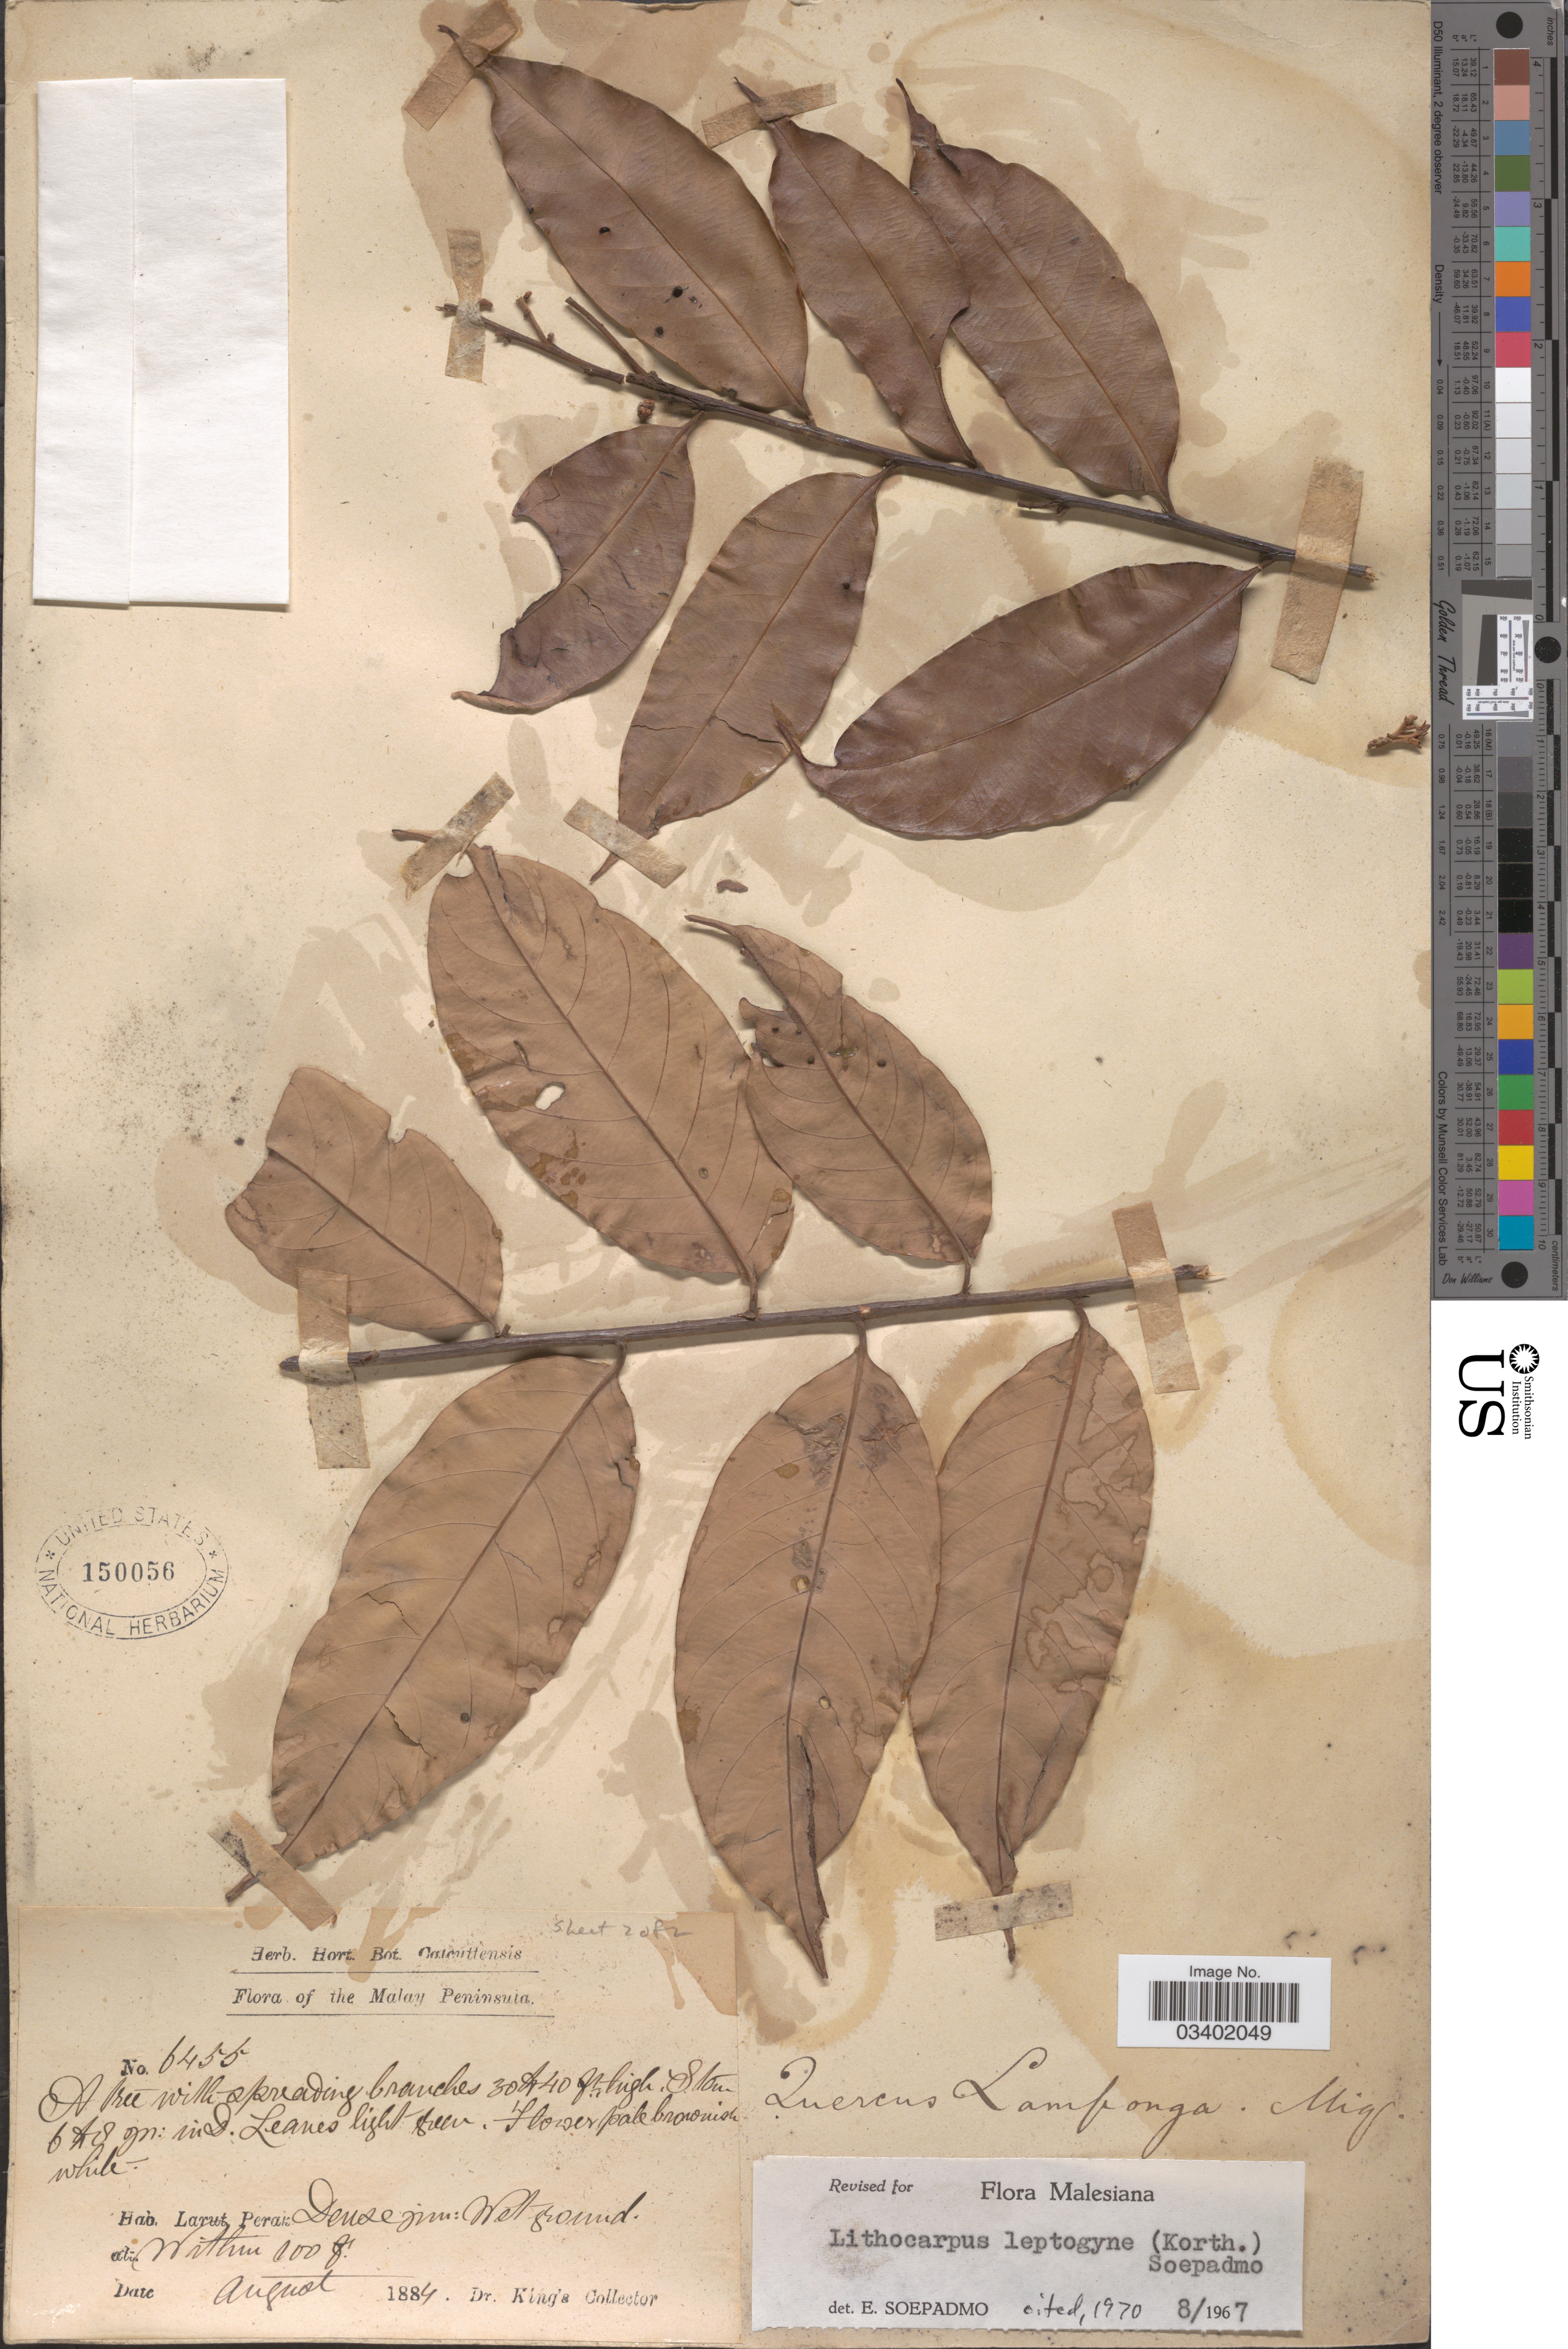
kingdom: Plantae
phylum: Tracheophyta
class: Magnoliopsida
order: Fagales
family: Fagaceae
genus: Lithocarpus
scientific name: Lithocarpus leptogyne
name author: (Korth.) Soepadmo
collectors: Dr. King's collector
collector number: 6455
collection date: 1884-08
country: Malaysia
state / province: Perak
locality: Malay Peninsula. Larut.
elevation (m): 30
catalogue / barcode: US 150056